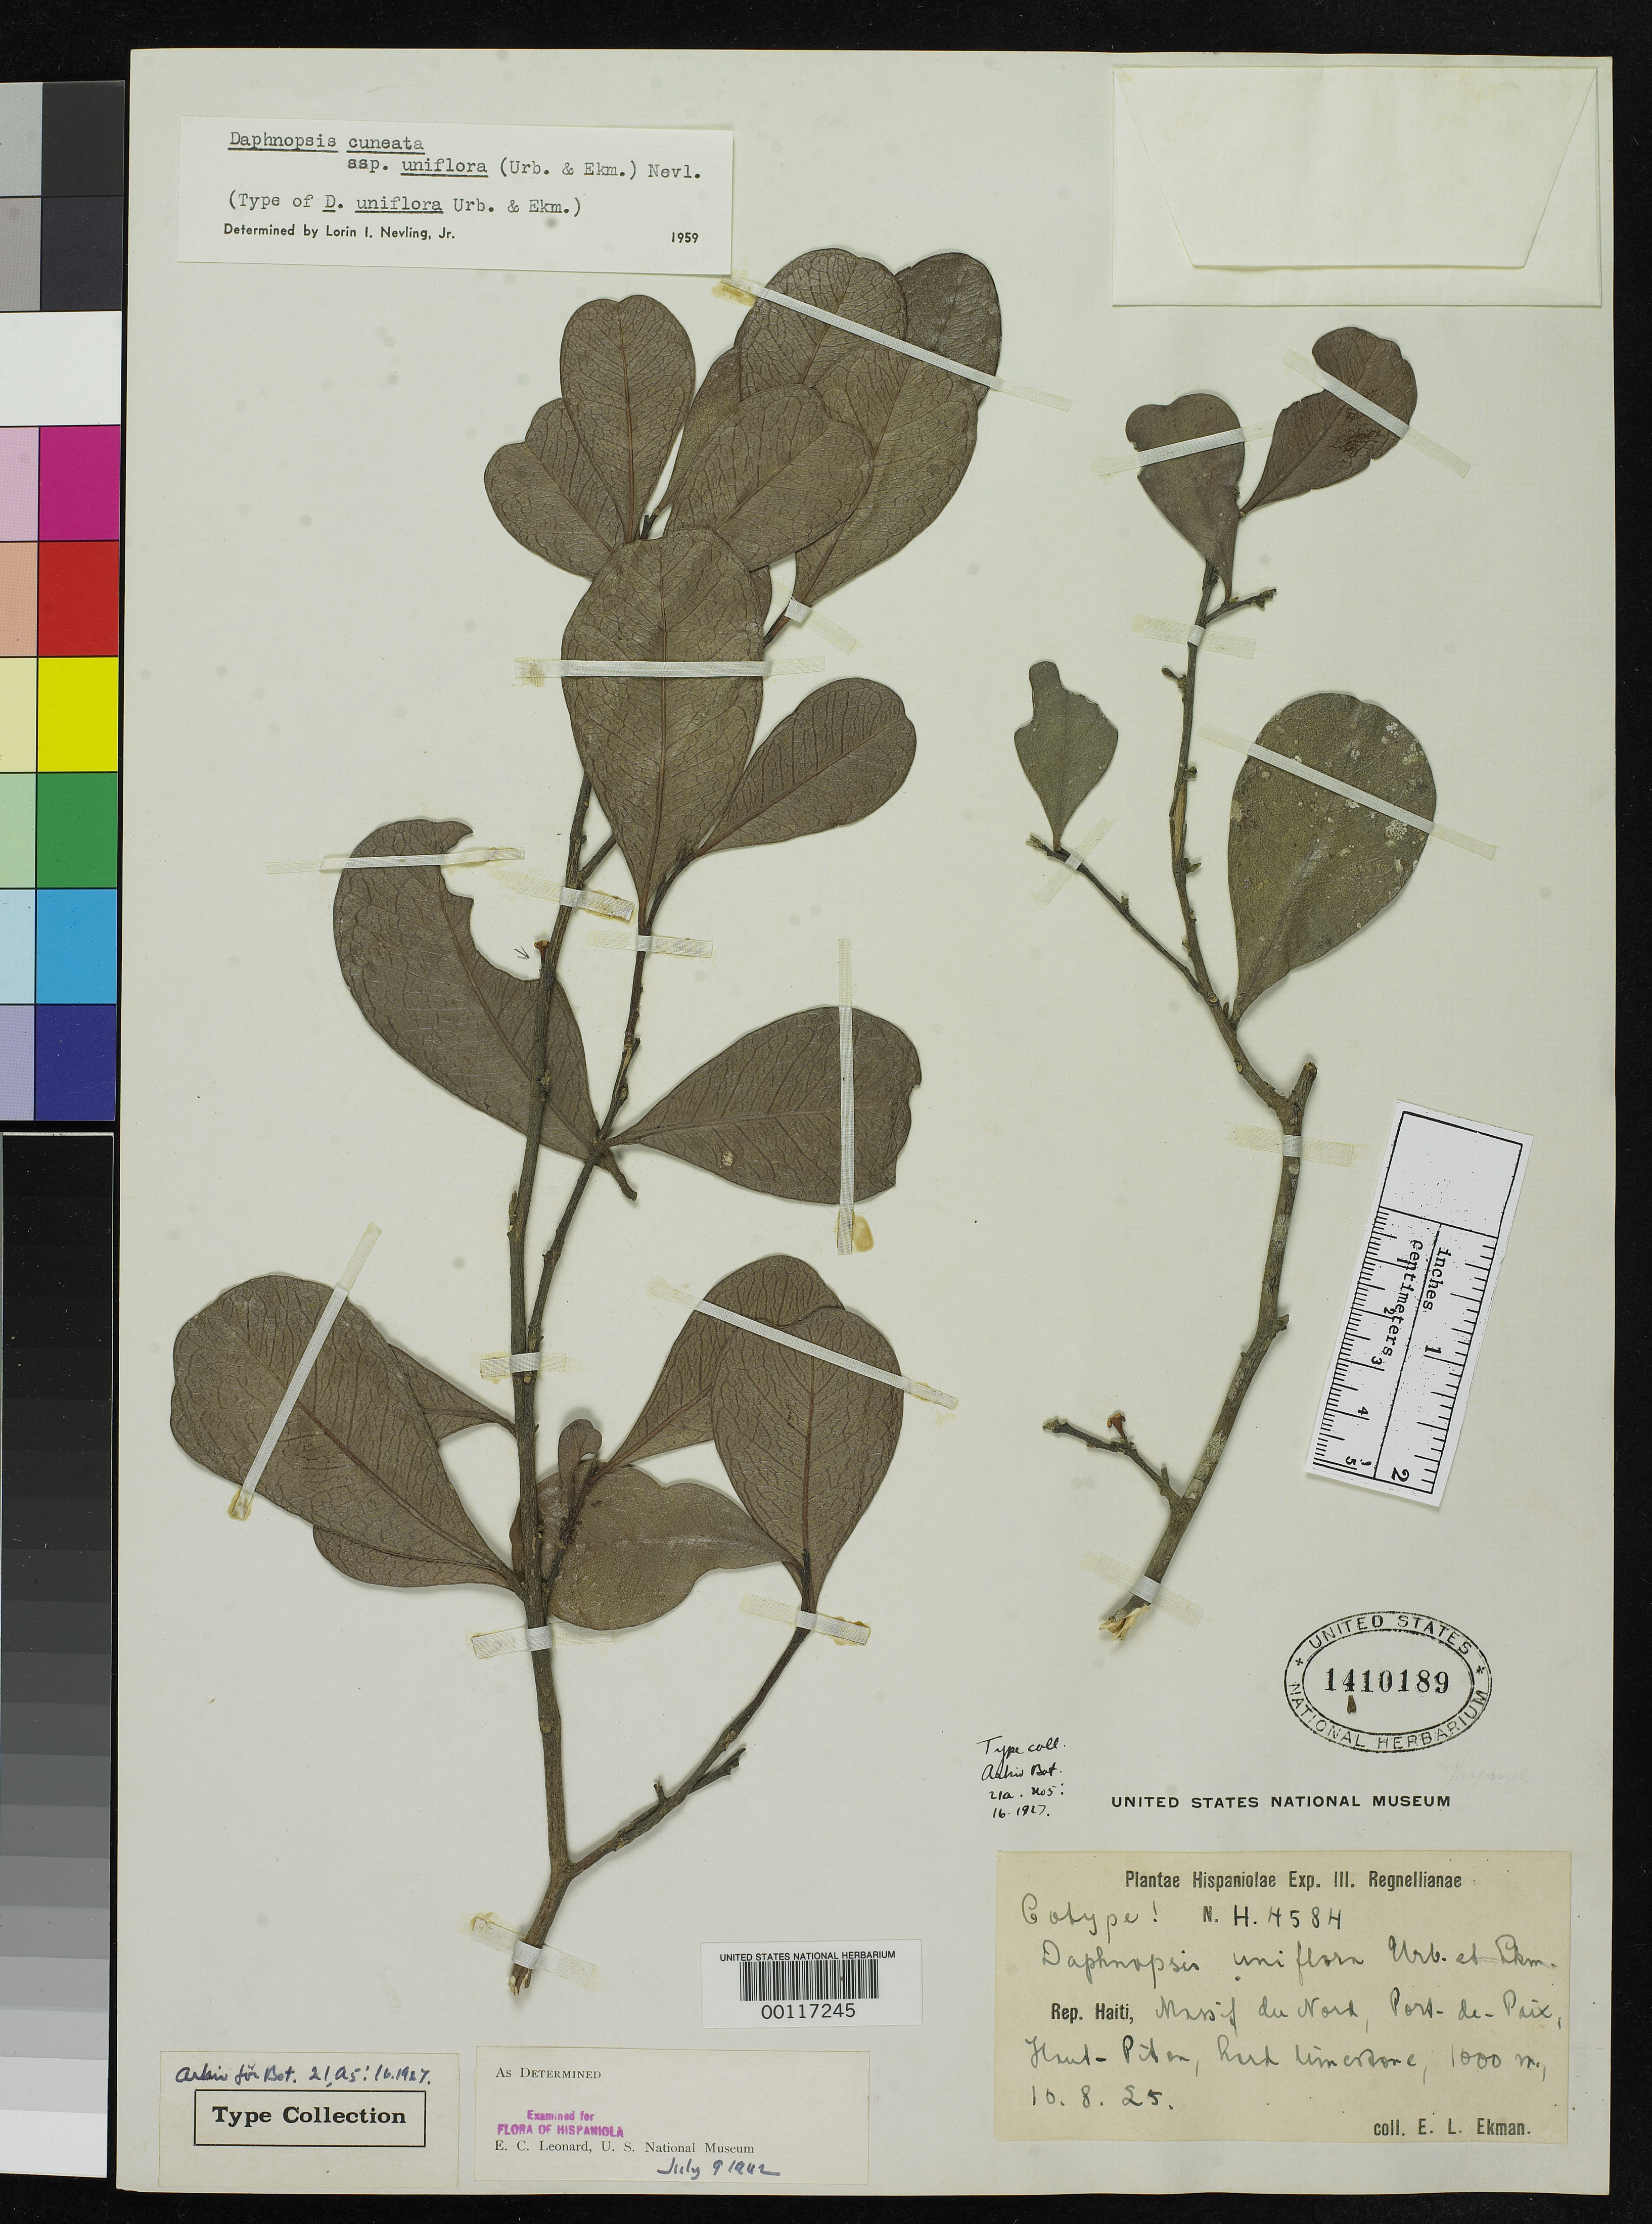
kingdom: Plantae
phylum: Tracheophyta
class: Magnoliopsida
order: Malvales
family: Thymelaeaceae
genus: Daphnopsis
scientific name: Daphnopsis uniflora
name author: Urb. & Ekman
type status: Isotype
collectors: E. L. Ekman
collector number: H 4584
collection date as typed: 10 Aug 1925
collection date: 1925-08-10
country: Haiti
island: Hispaniola Island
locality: Massif du Nord, prope Port-au-paix in montibus Altis Haut-piton.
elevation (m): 1000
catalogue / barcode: US 1410189